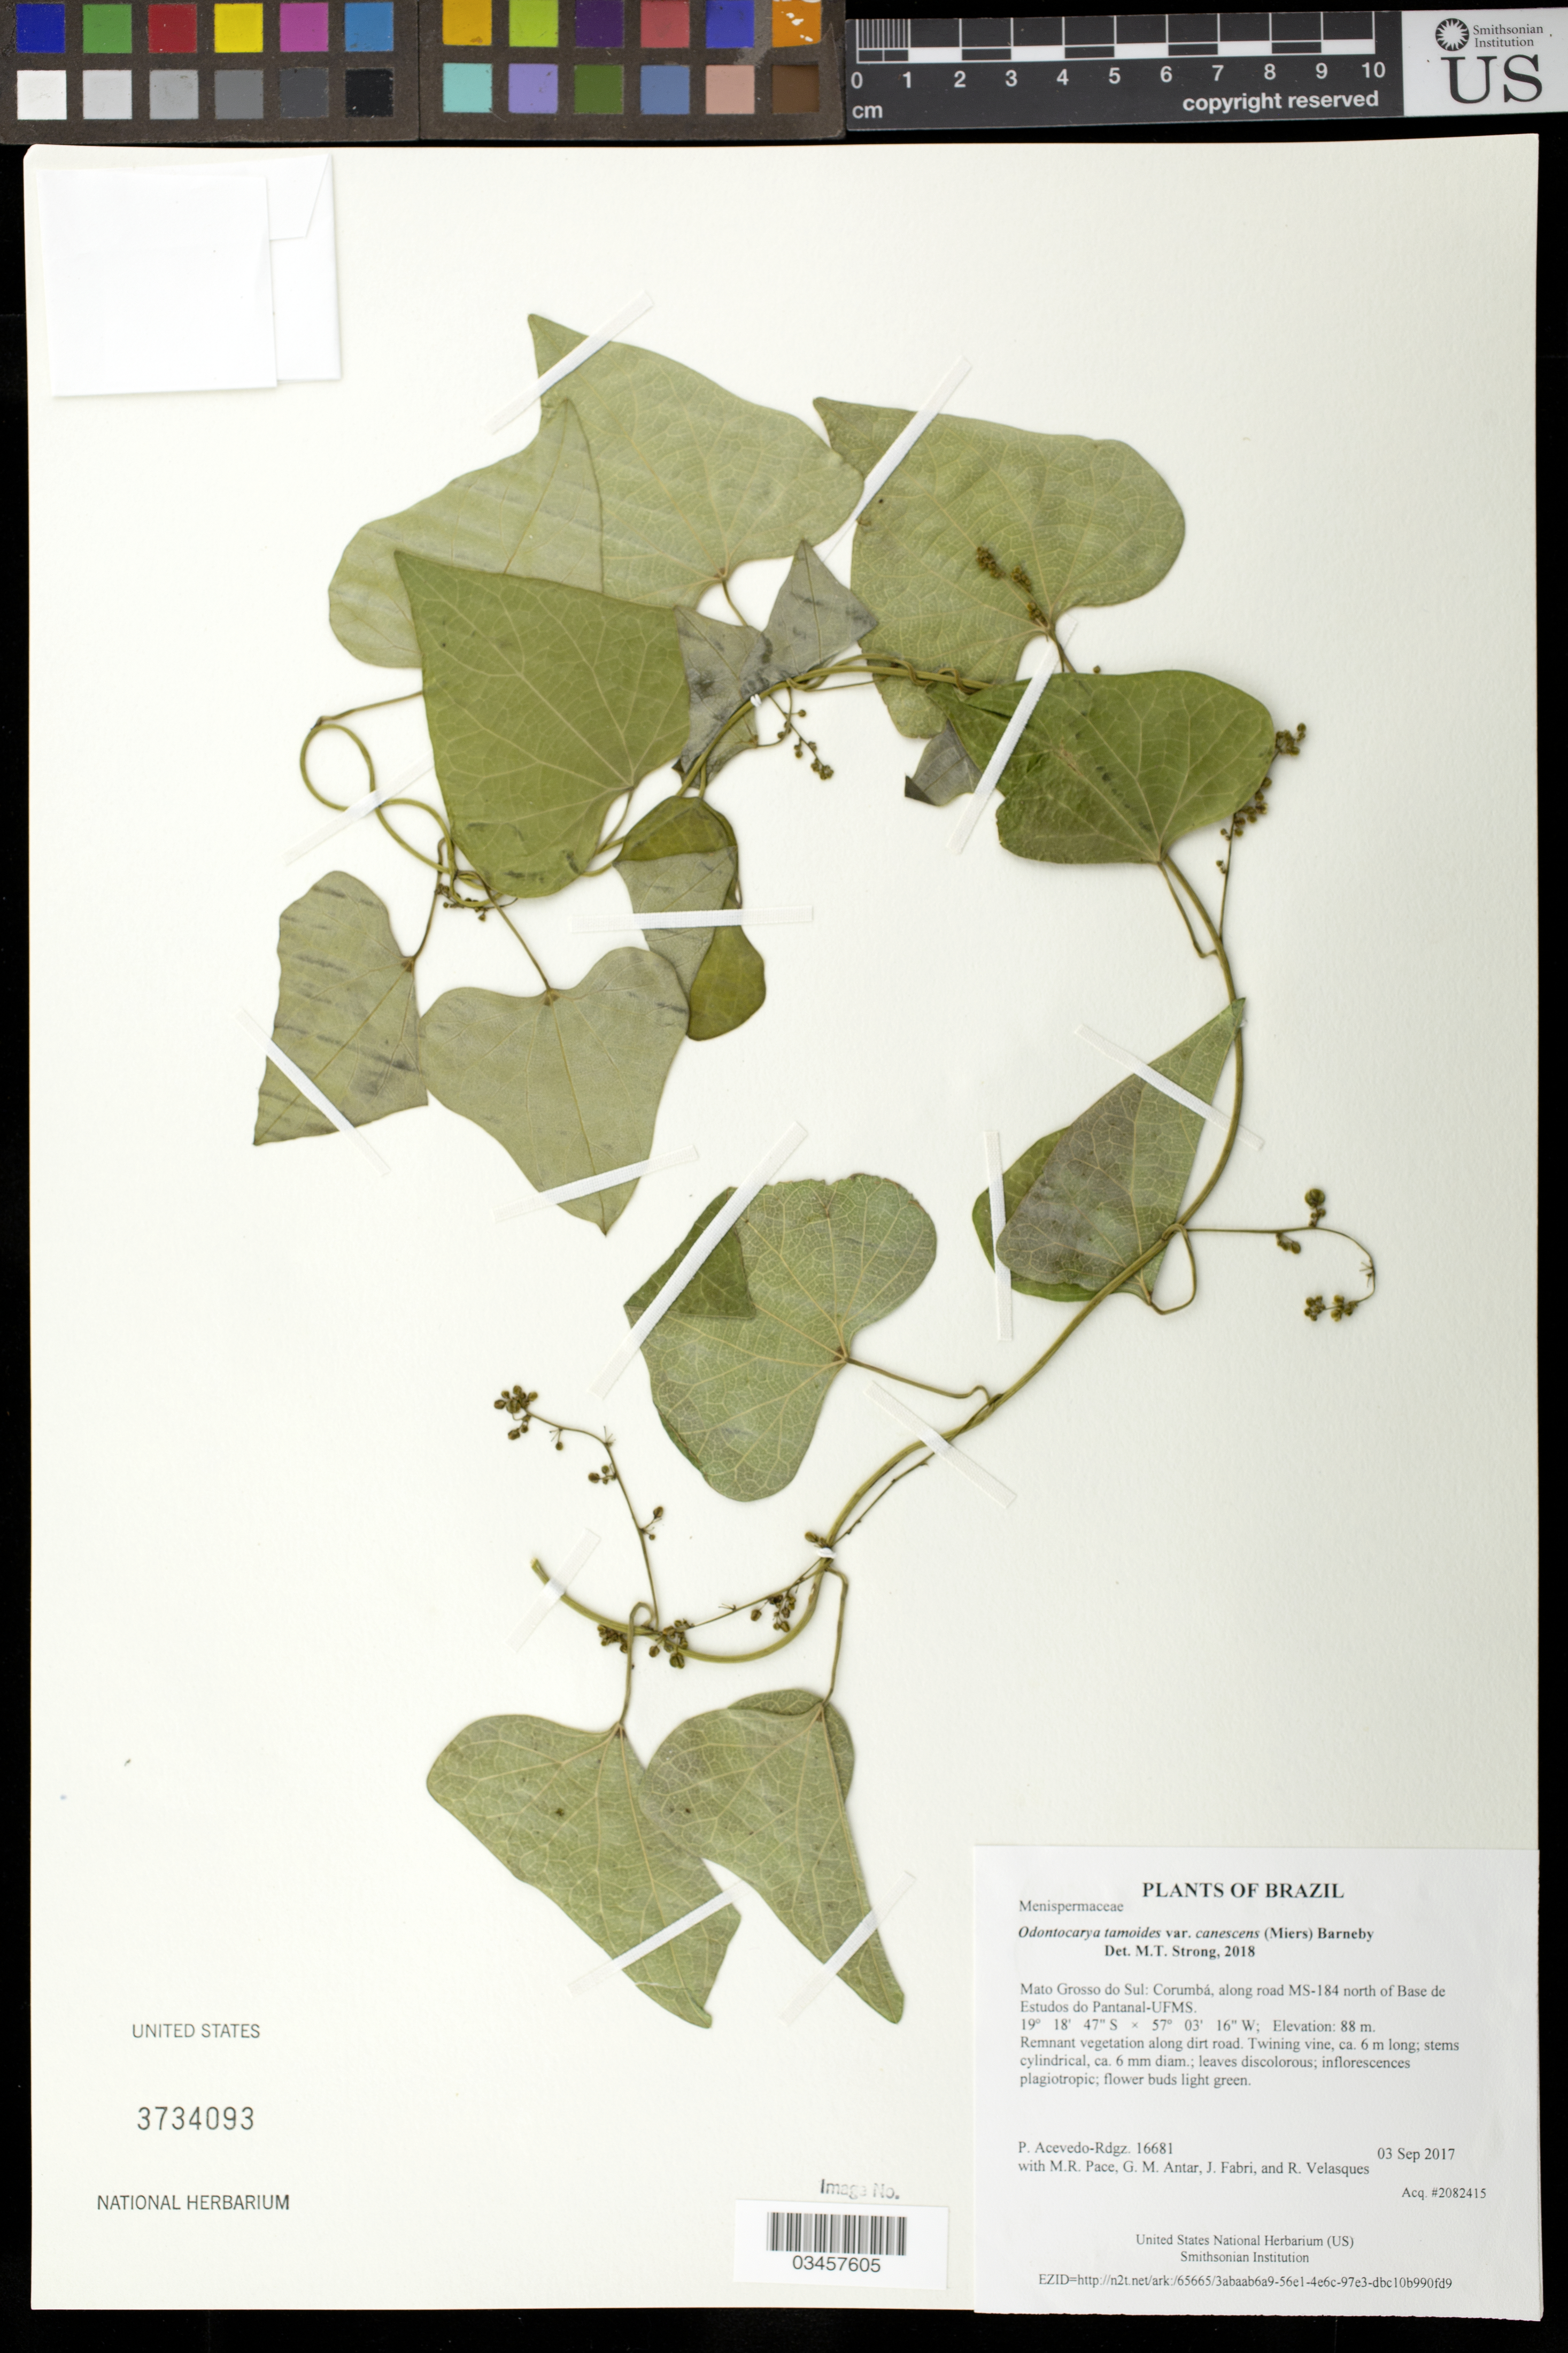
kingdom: Plantae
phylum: Tracheophyta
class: Magnoliopsida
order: Ranunculales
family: Menispermaceae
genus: Odontocarya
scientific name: Odontocarya tamoides var. canescens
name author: (Miers) Barneby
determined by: Strong, Mark T., (BOT), Smithsonian Institution - National Museum of Natural History (UNITED STATES)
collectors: P. Acevedo-Rodr., M. R. Pace, G. M. Antar, J. Fabri & R. Velasques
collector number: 16681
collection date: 2017-09-03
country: Brazil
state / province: Mato Grosso do Sul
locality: Corumbá, along road MS-184 north of Base de Estudos do Pantanal-UFMS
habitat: Remnant vegetation along dirt road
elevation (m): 88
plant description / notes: US, NY, MO, K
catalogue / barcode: US 3734093